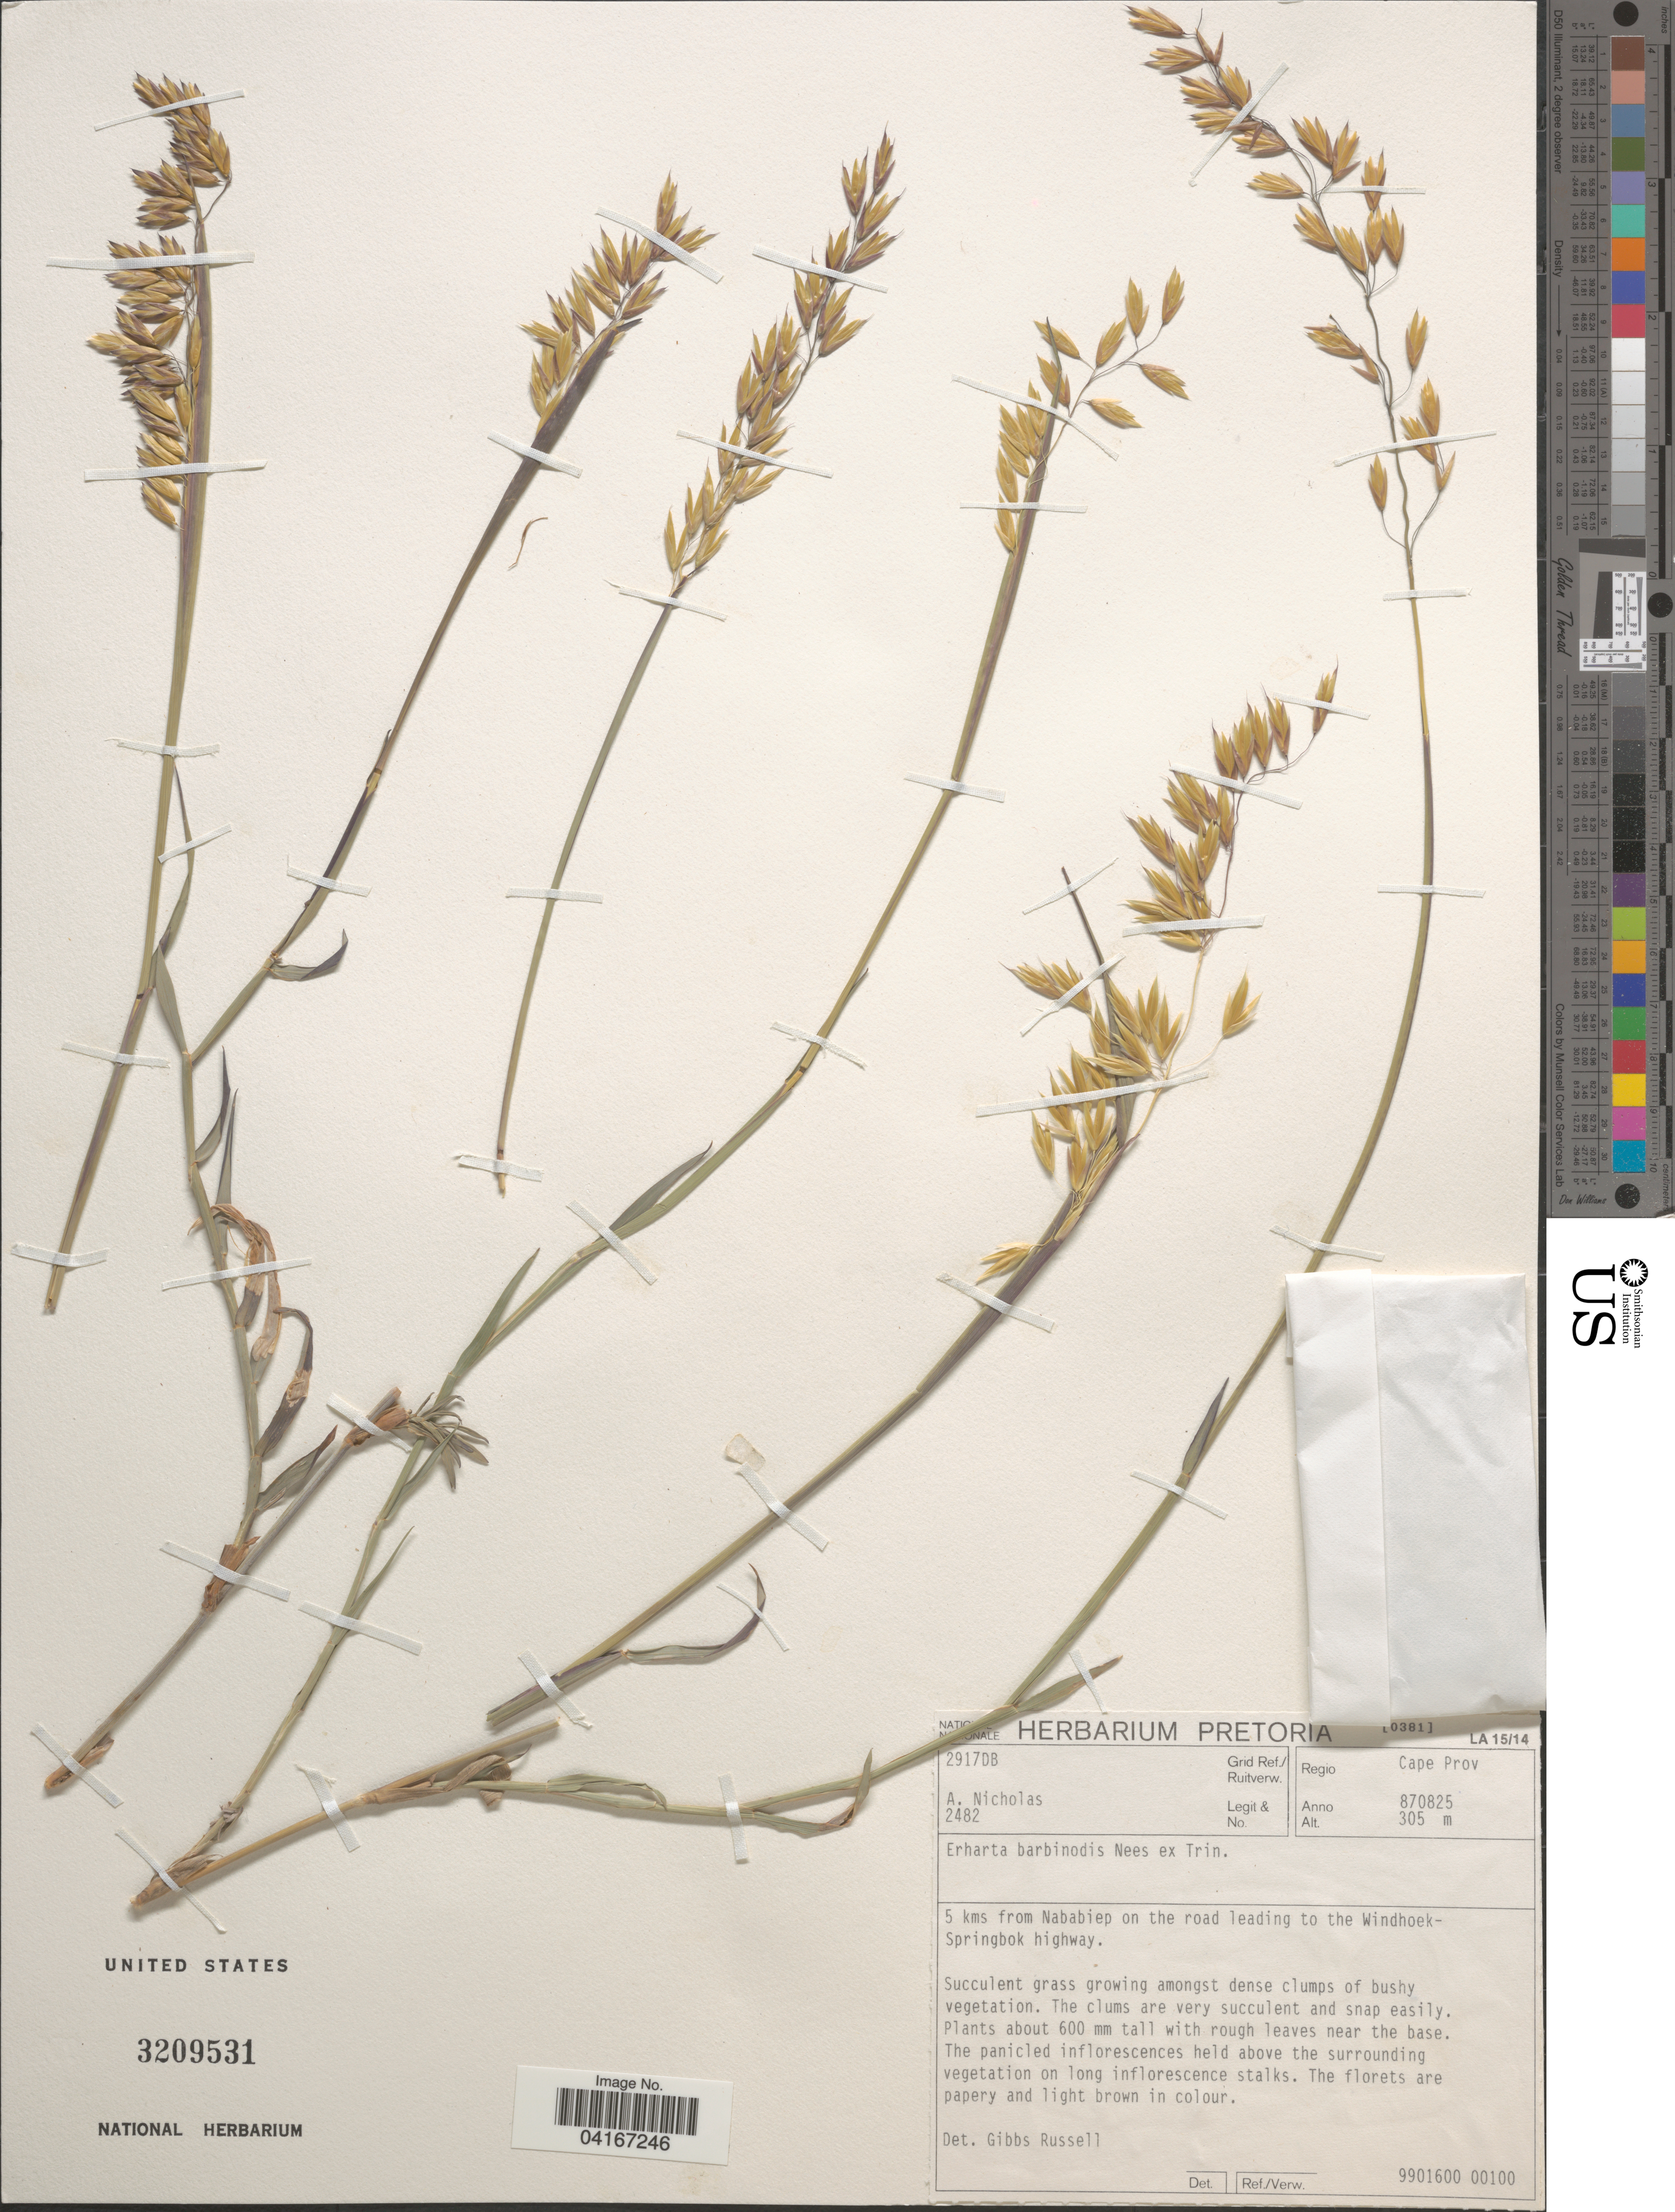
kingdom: Plantae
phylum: Tracheophyta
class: Liliopsida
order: Poales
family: Poaceae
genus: Ehrharta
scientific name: Ehrharta brevifolia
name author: Schrad.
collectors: A. Nicholas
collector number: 2482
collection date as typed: Transcribed d/m/y: 25/8/87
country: South Africa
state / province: Northern Cape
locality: Regio Cape Prov. Grid Ref./Ruitverw. 2917DB. 5 kms from Nababiep on the road leading to the Windhoek-Springbok highway.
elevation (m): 305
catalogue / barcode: US 3209531